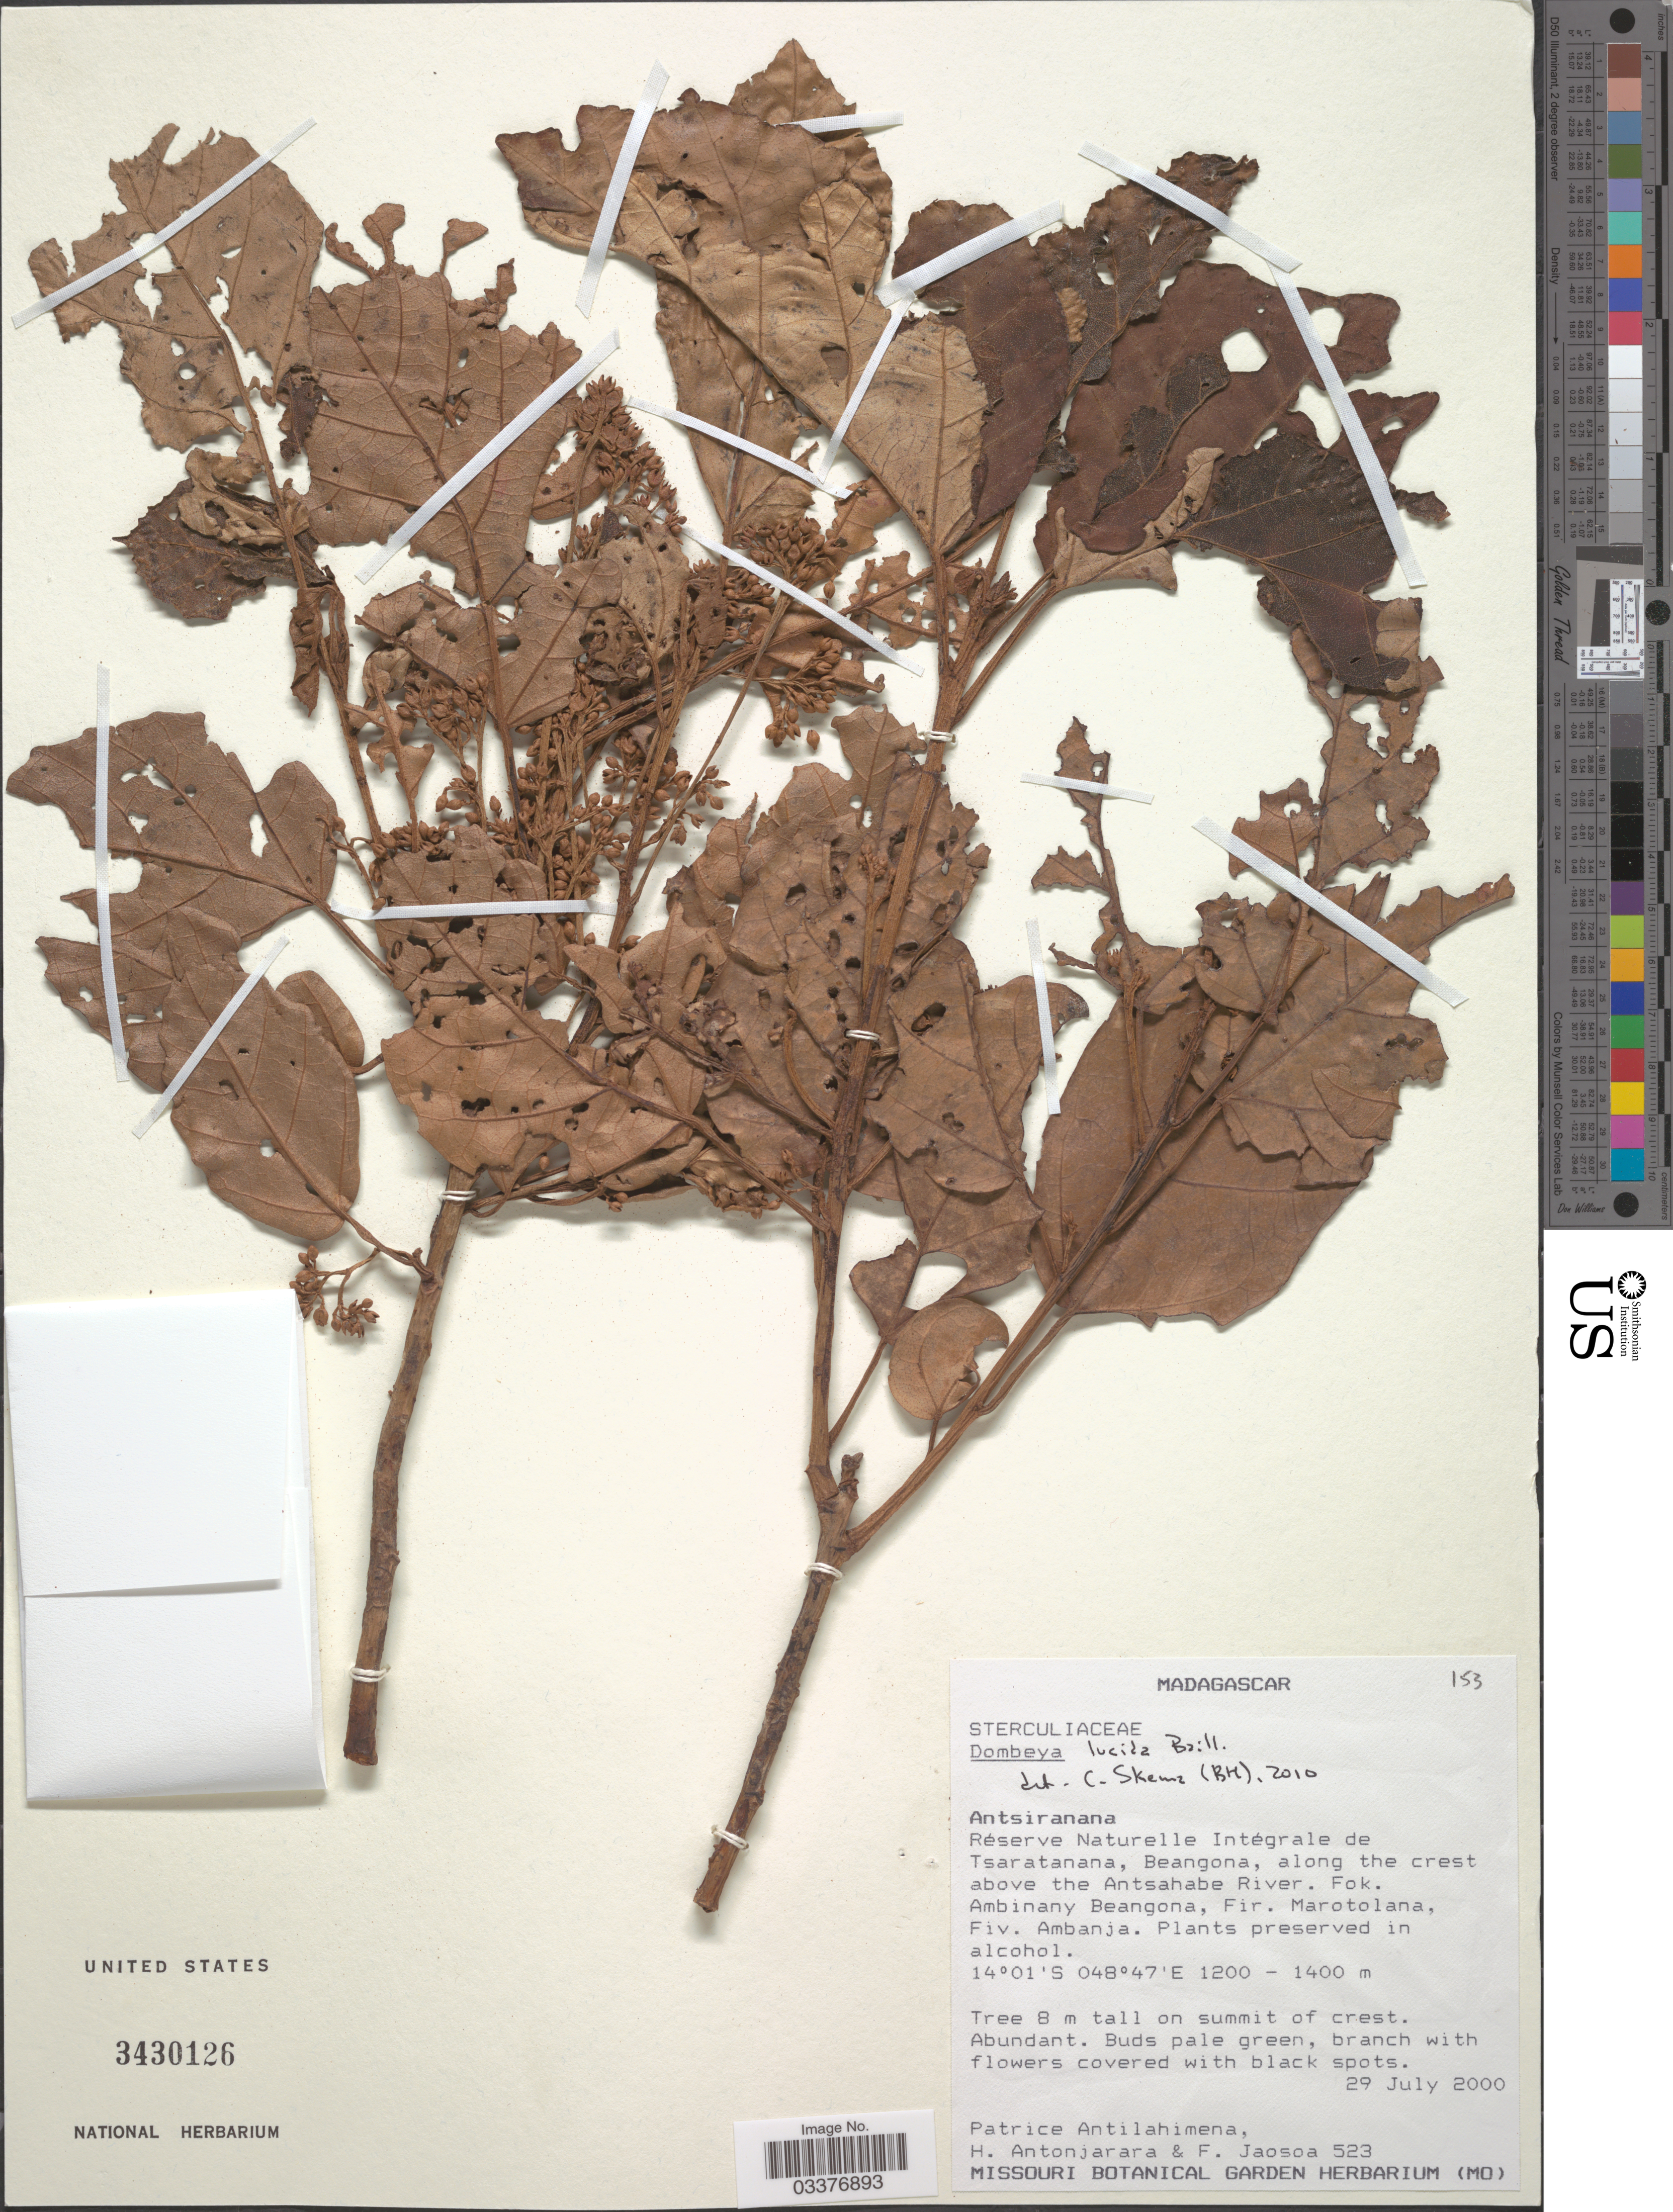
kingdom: Plantae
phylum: Tracheophyta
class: Magnoliopsida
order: Malvales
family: Malvaceae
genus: Dombeya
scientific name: Dombeya lucida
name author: Baill.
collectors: P. Antilahimena, H. Antonjarara & F. Jaosoa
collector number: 523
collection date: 2000-07-29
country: Madagascar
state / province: Diana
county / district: Ambanja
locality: Réserve Naturelle Intégrale de Tsaratanana, Beangona, along the crest above the Antsahabe River. Fok. Ambinany Beangona, Fir. Marotolana, Fiv. Ambanja.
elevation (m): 1200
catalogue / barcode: US 3430126